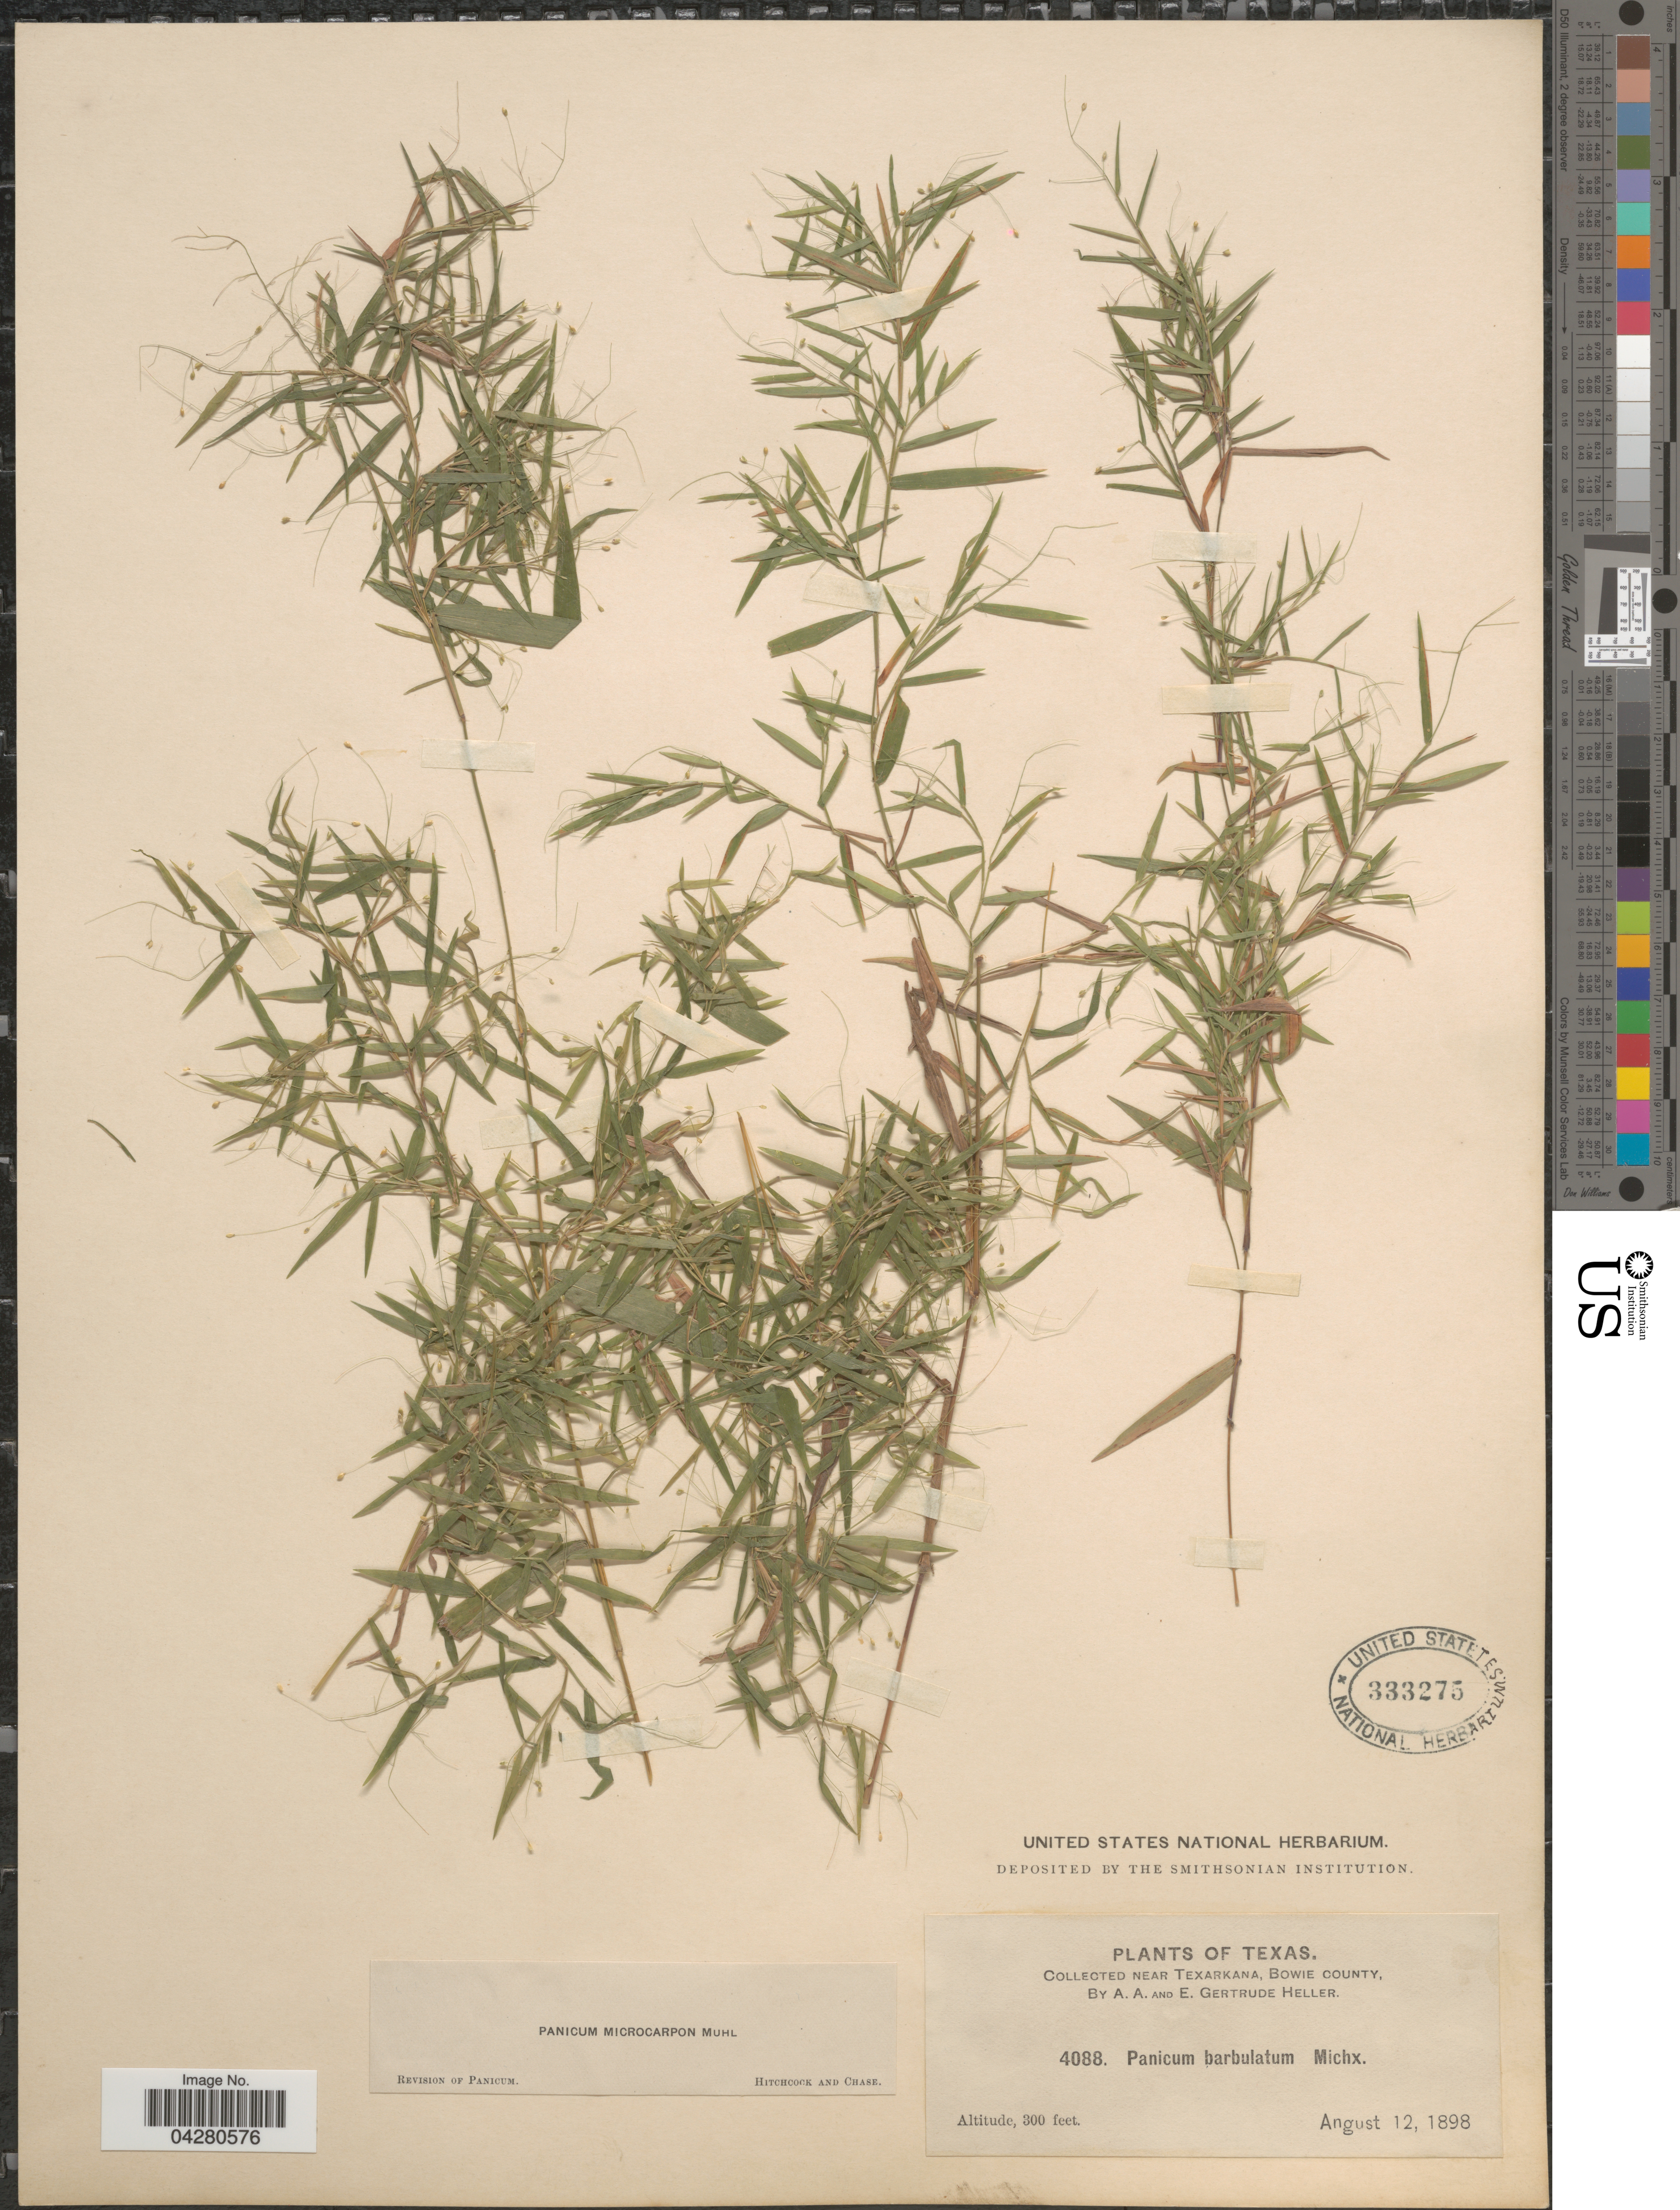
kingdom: Plantae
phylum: Tracheophyta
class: Liliopsida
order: Poales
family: Poaceae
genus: Dichanthelium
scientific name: Dichanthelium dichotomum var. dichotomum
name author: (L.) Gould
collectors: A. A. Heller & E. G. Heller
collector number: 4088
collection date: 1898-08-12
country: United States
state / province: Texas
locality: Near Texarkana, Bowie County.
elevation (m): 91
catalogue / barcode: US 333275